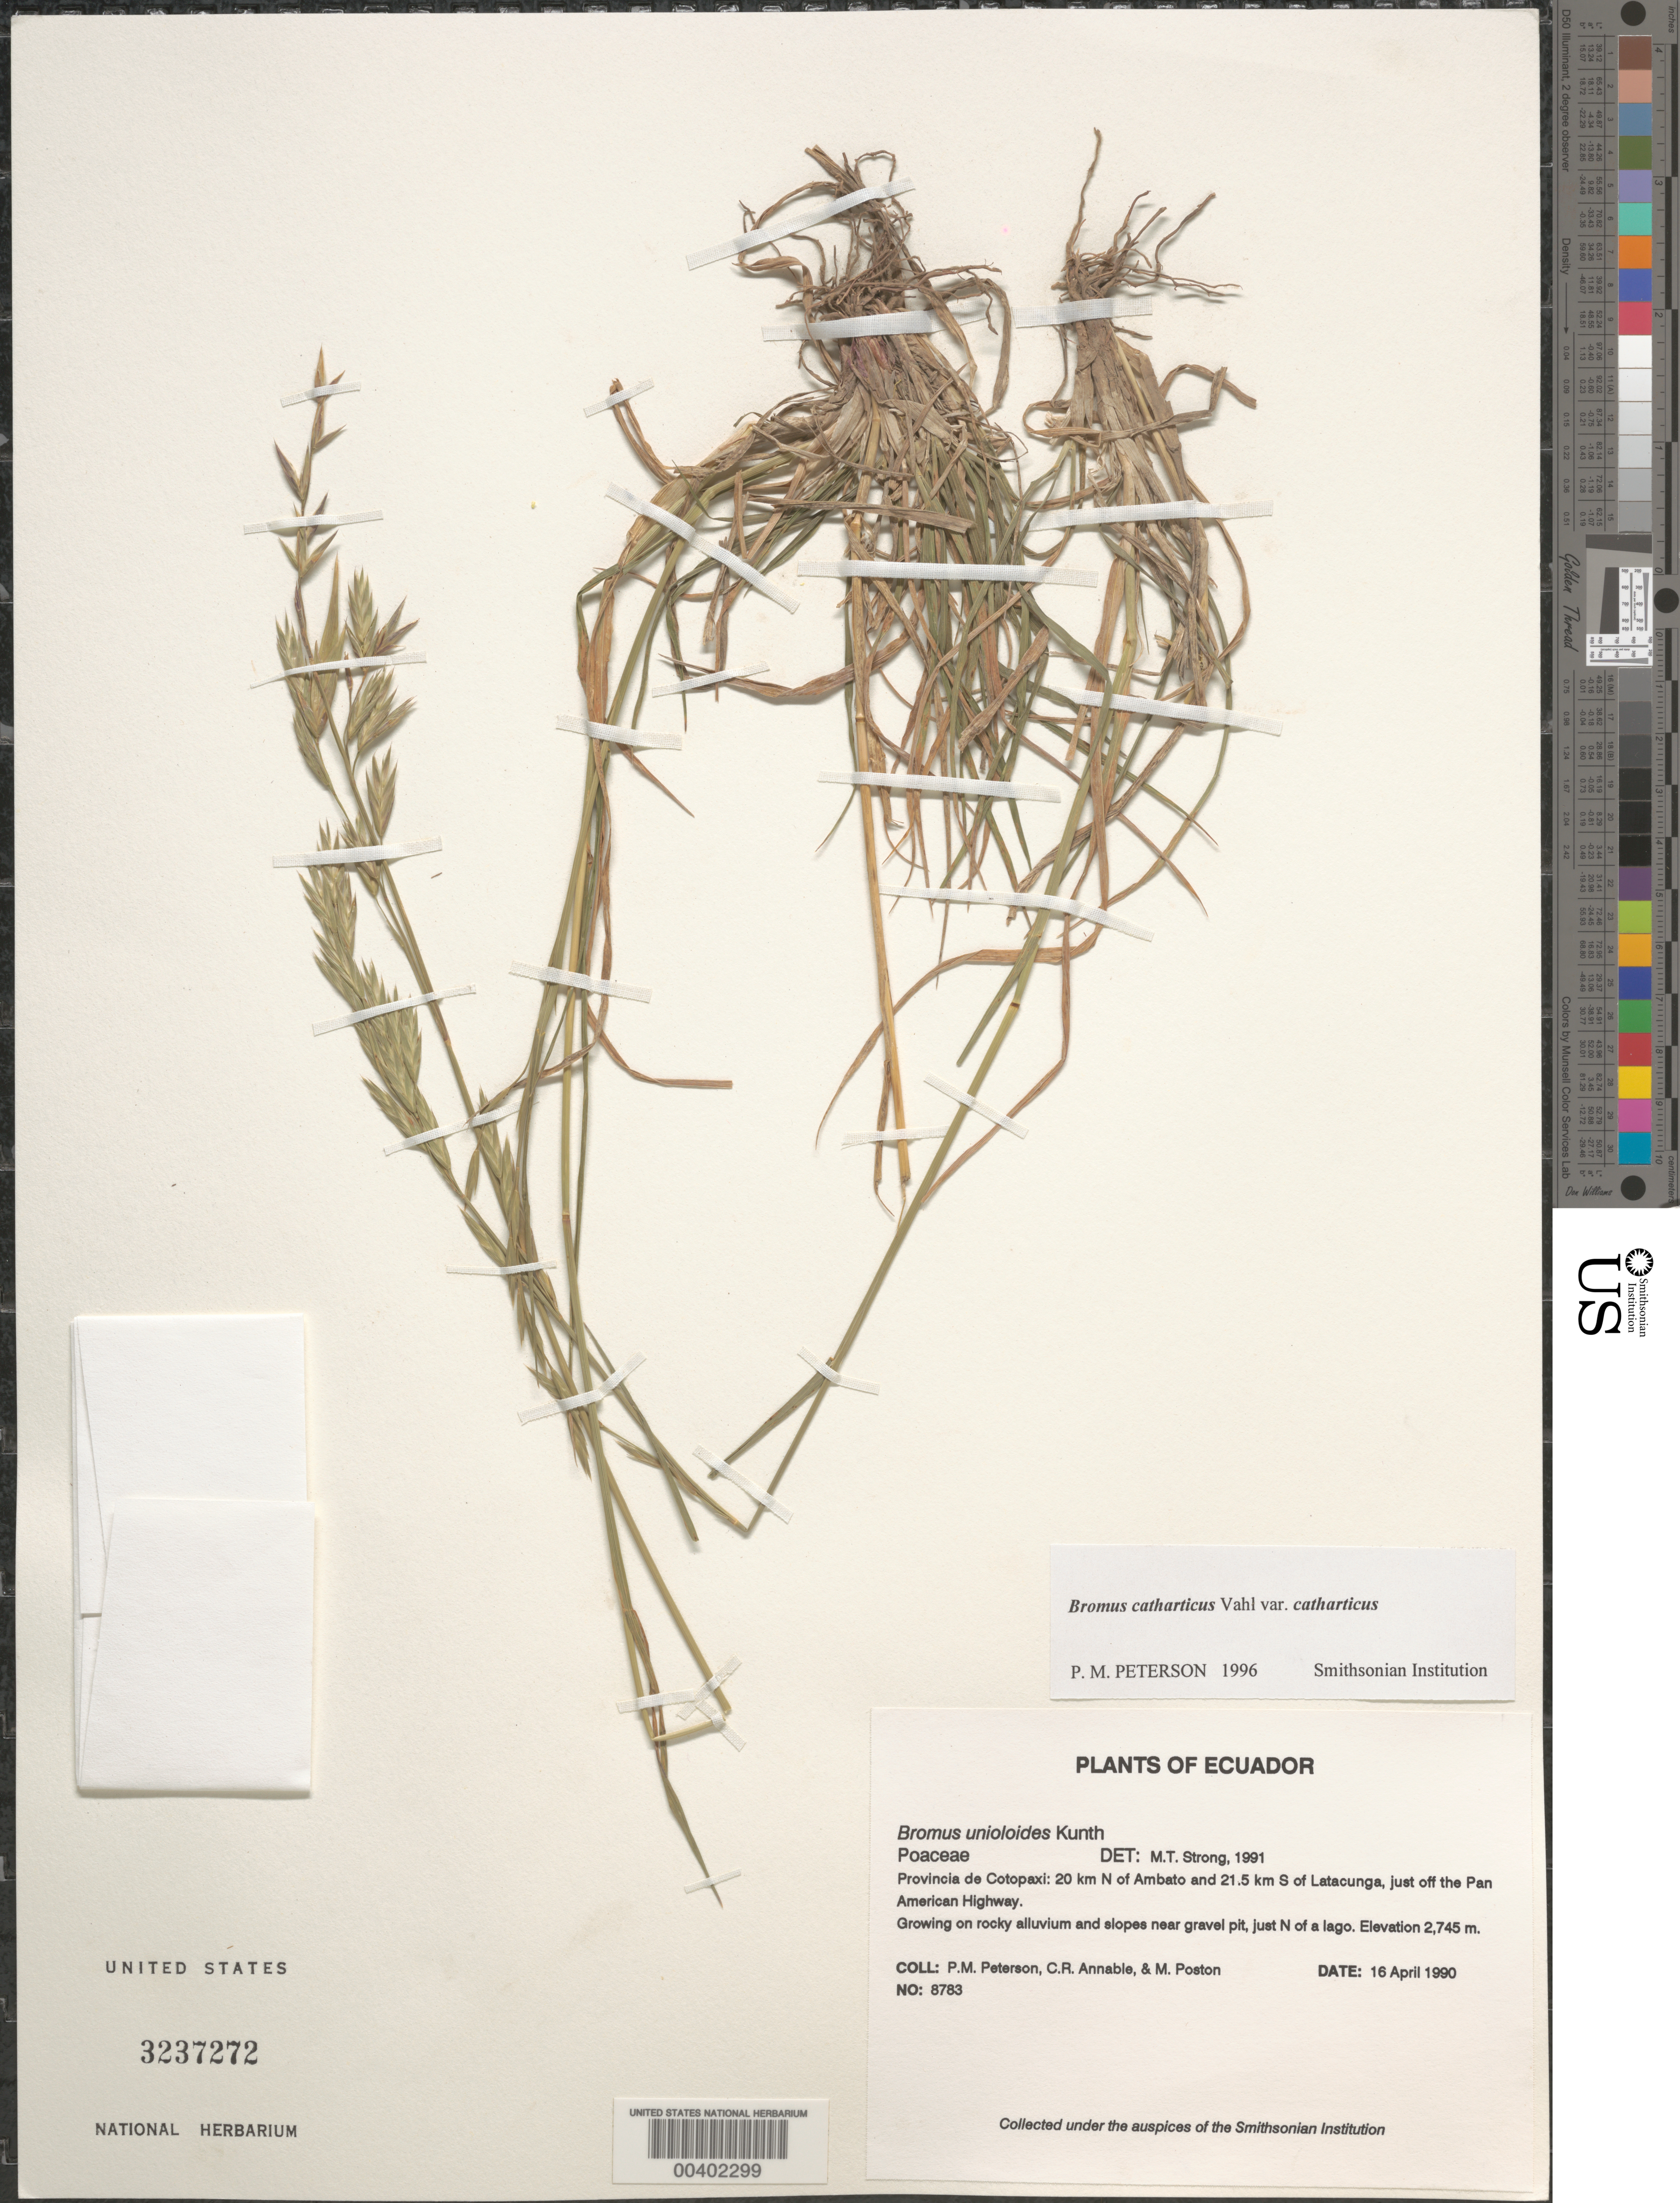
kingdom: Plantae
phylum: Tracheophyta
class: Liliopsida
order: Poales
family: Poaceae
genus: Bromus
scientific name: Bromus unioloides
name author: Kunth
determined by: Strong, M. T., (US), Smithsonian Institution - National Museum of Natural History (UNITED STATES)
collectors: P. M. Peterson et al.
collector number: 08783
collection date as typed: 16 Apr 1990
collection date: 1990-04-16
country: Ecuador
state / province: Cotopaxi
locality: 20 km N of Ambato and 21.5 km S of Latacunga, just off the Pan American Highway.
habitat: Growing on rocky alluvium and slopes near gravel pit, just N of a lago.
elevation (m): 2745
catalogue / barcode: US 3237272